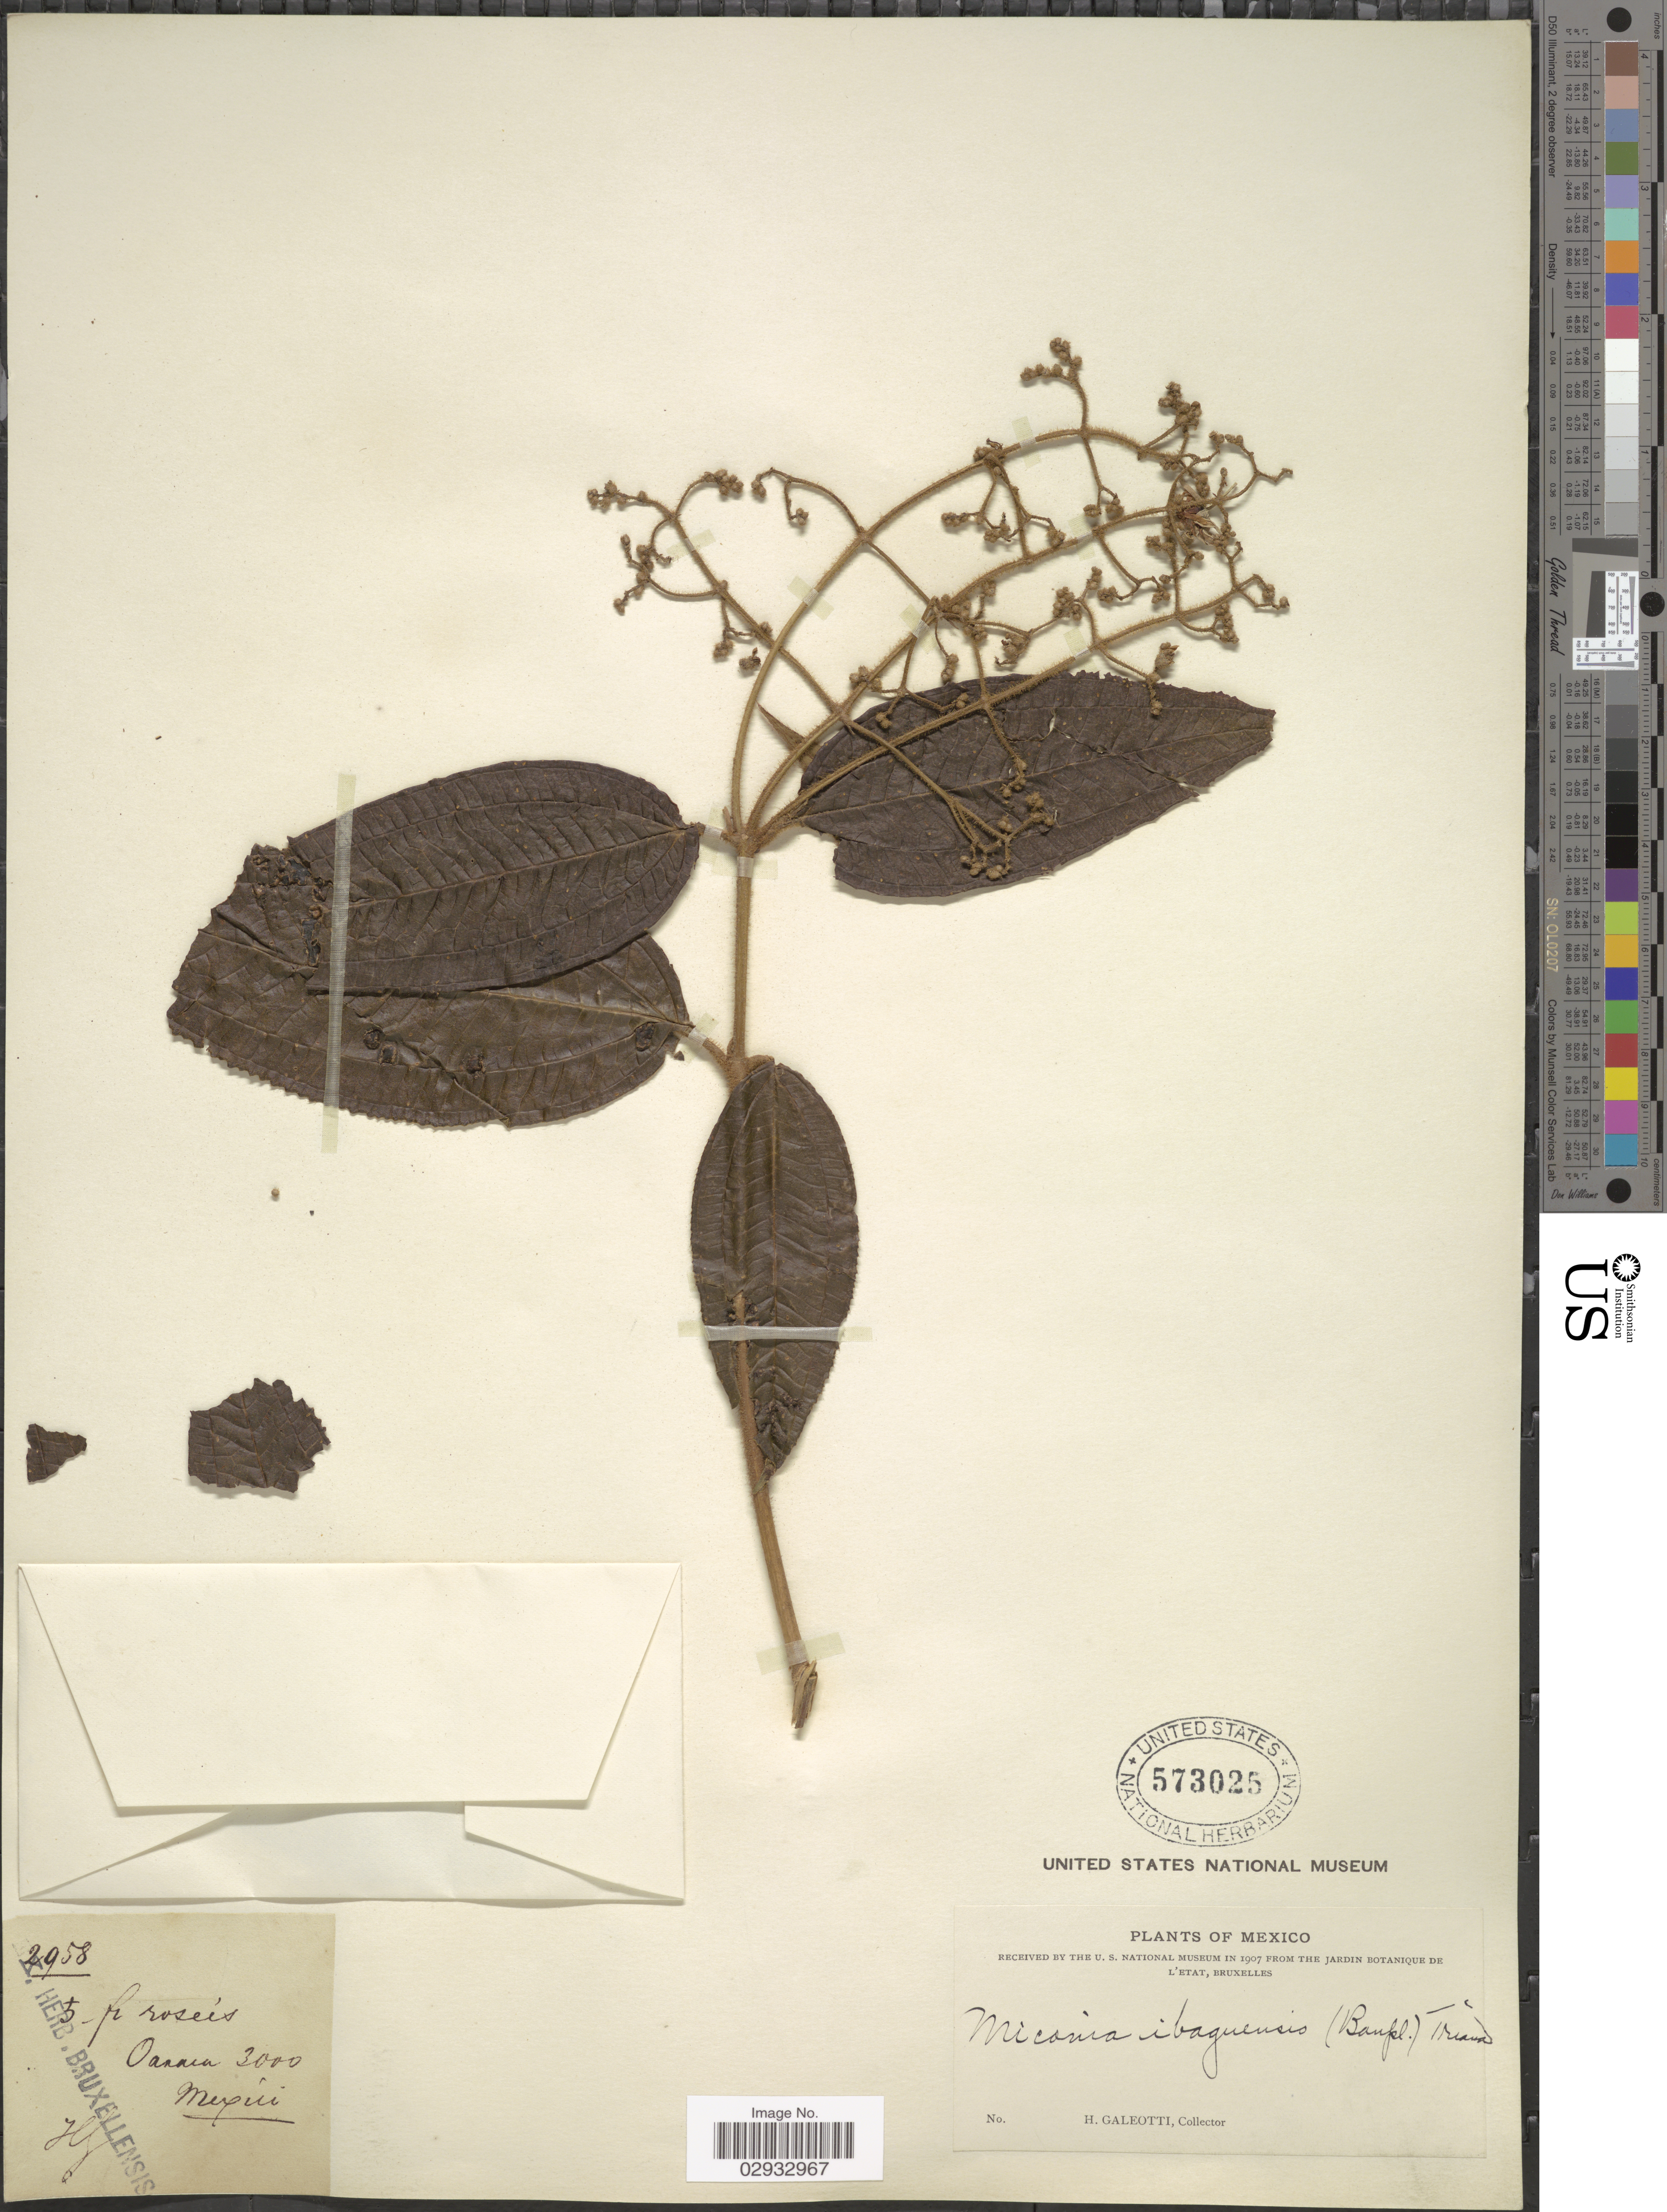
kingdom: Plantae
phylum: Tracheophyta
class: Magnoliopsida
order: Myrtales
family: Melastomataceae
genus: Miconia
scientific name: Miconia ibaguensis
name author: (Bonpl.) Triana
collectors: H. G. Galeotti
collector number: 2958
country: Mexico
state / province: Oaxaca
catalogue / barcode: US 573025